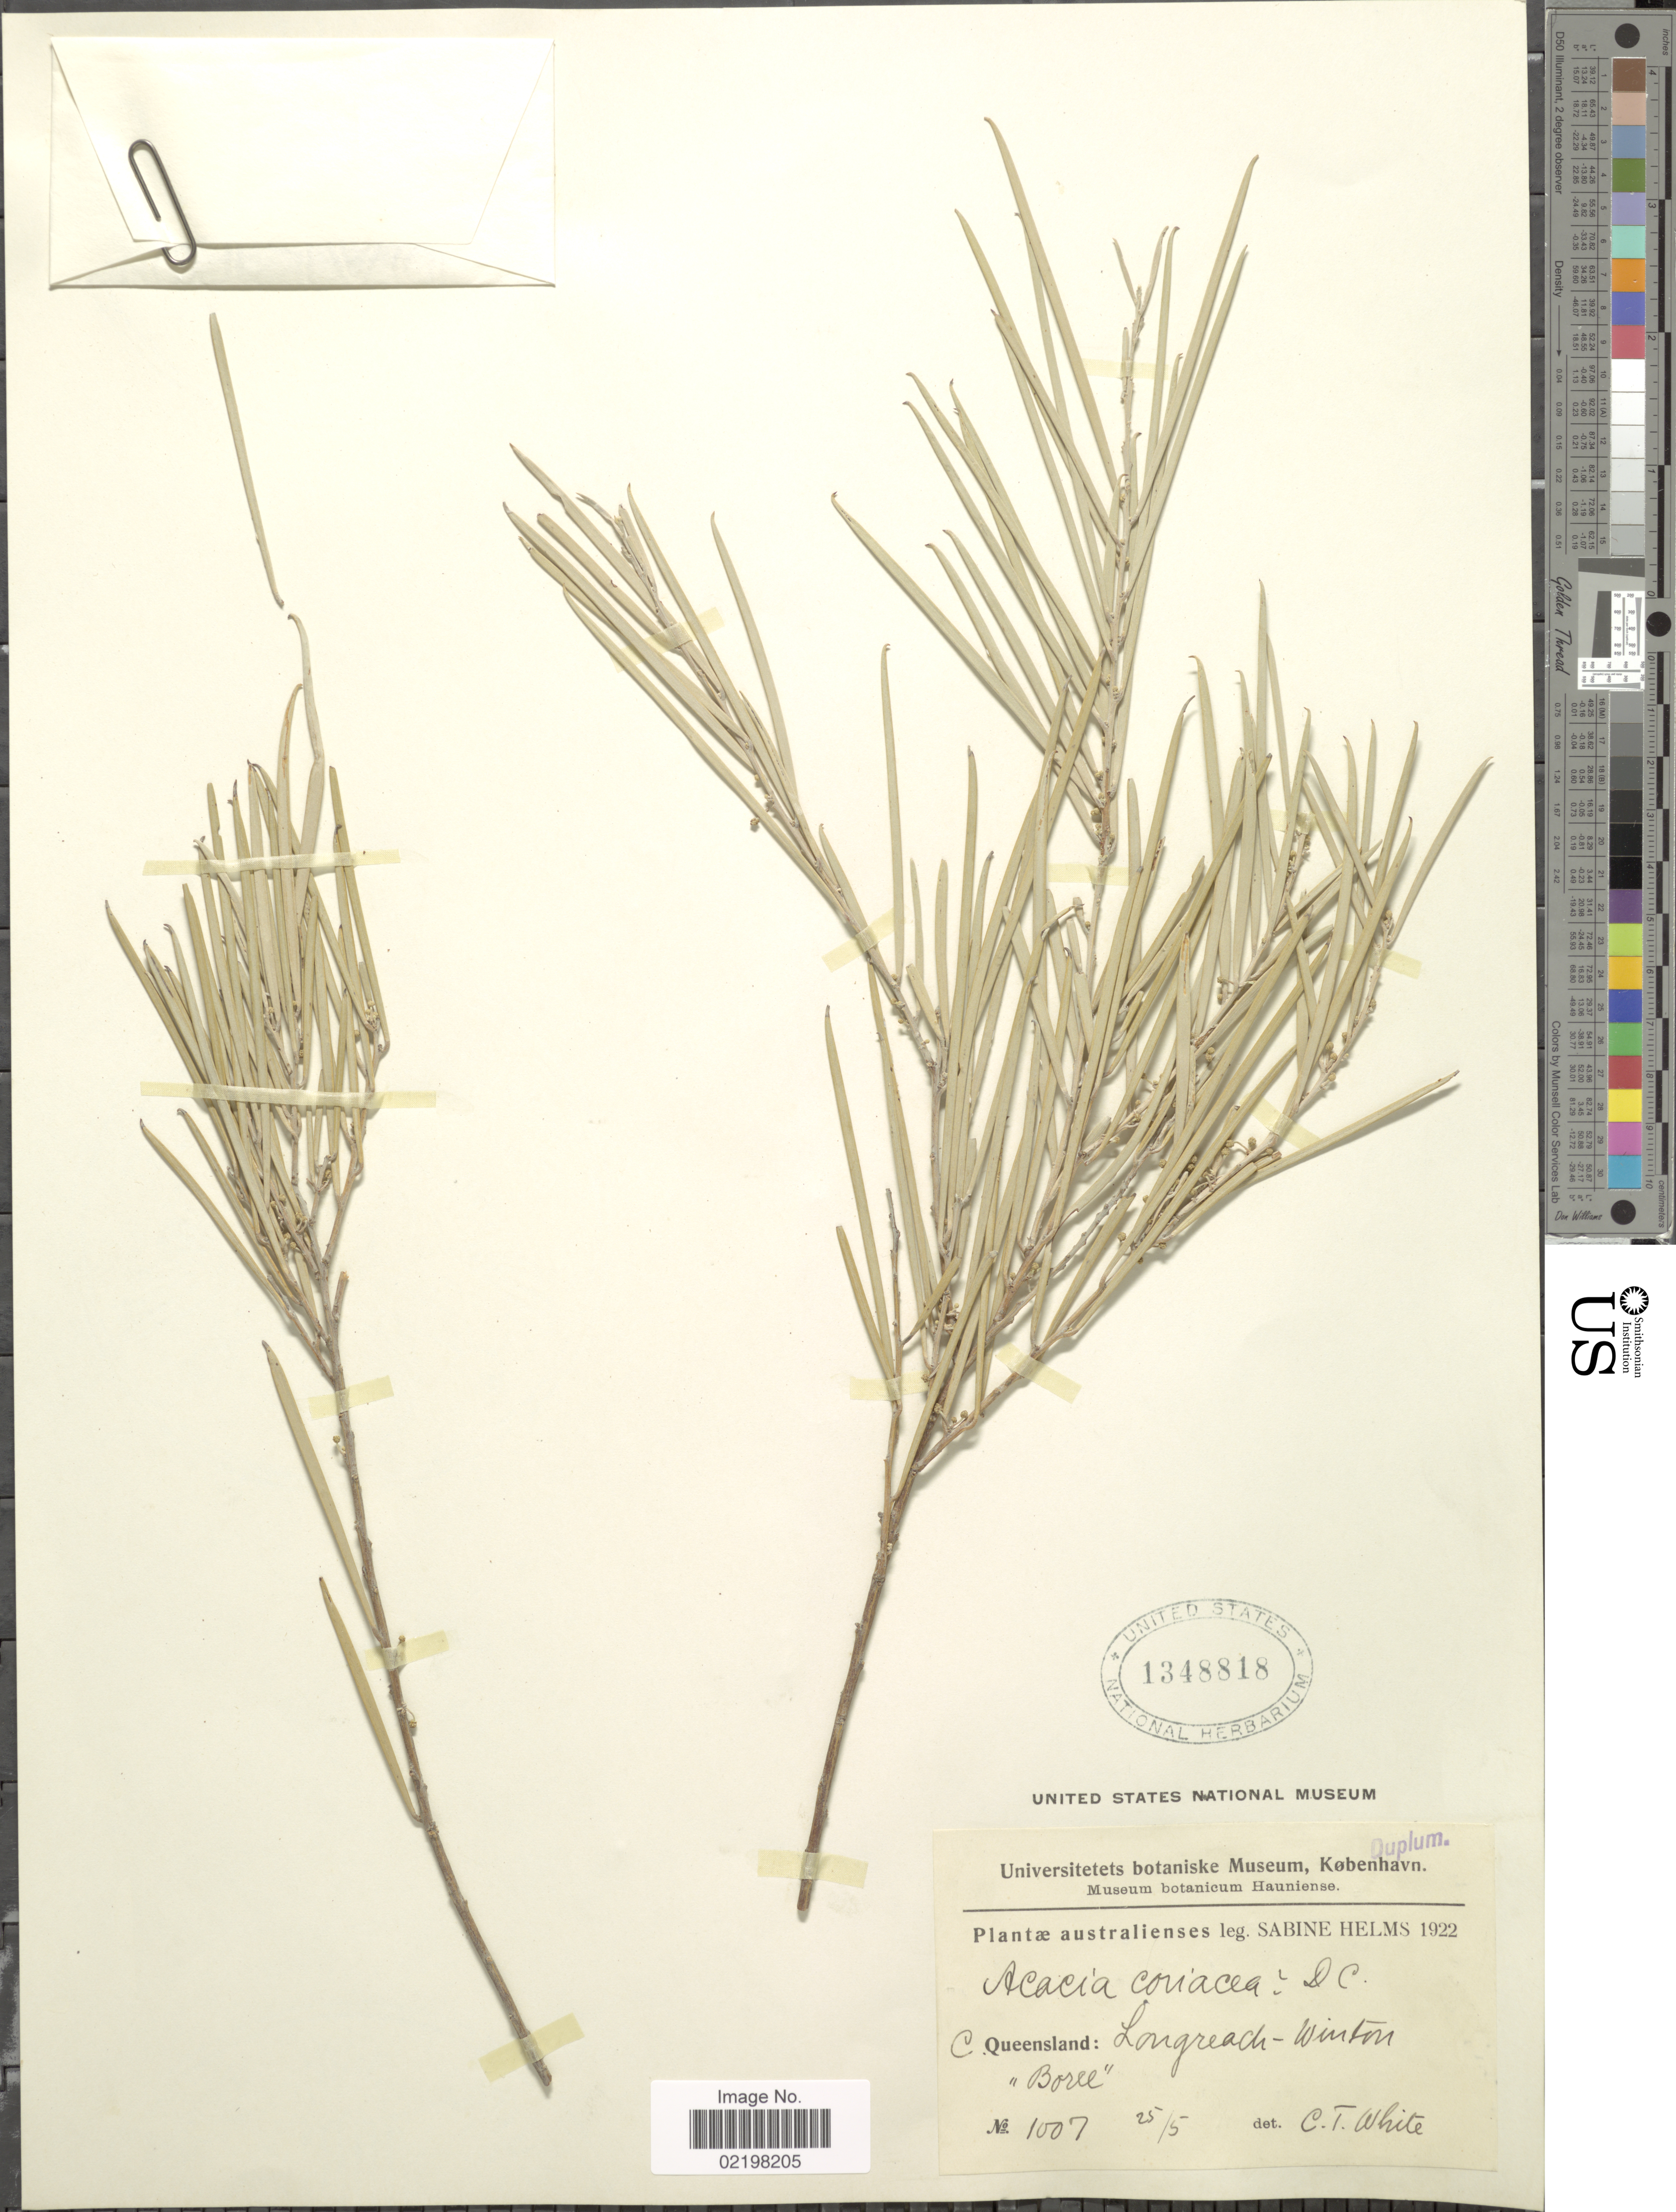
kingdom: Plantae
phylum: Tracheophyta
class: Magnoliopsida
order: Fabales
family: Fabaceae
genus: Acacia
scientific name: Acacia coriacea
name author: DC.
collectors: S. Helms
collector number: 1007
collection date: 1922-05-25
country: Australia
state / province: Queensland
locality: C. Queensland: Longreach-Winton. Australienses.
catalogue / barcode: US 1348818